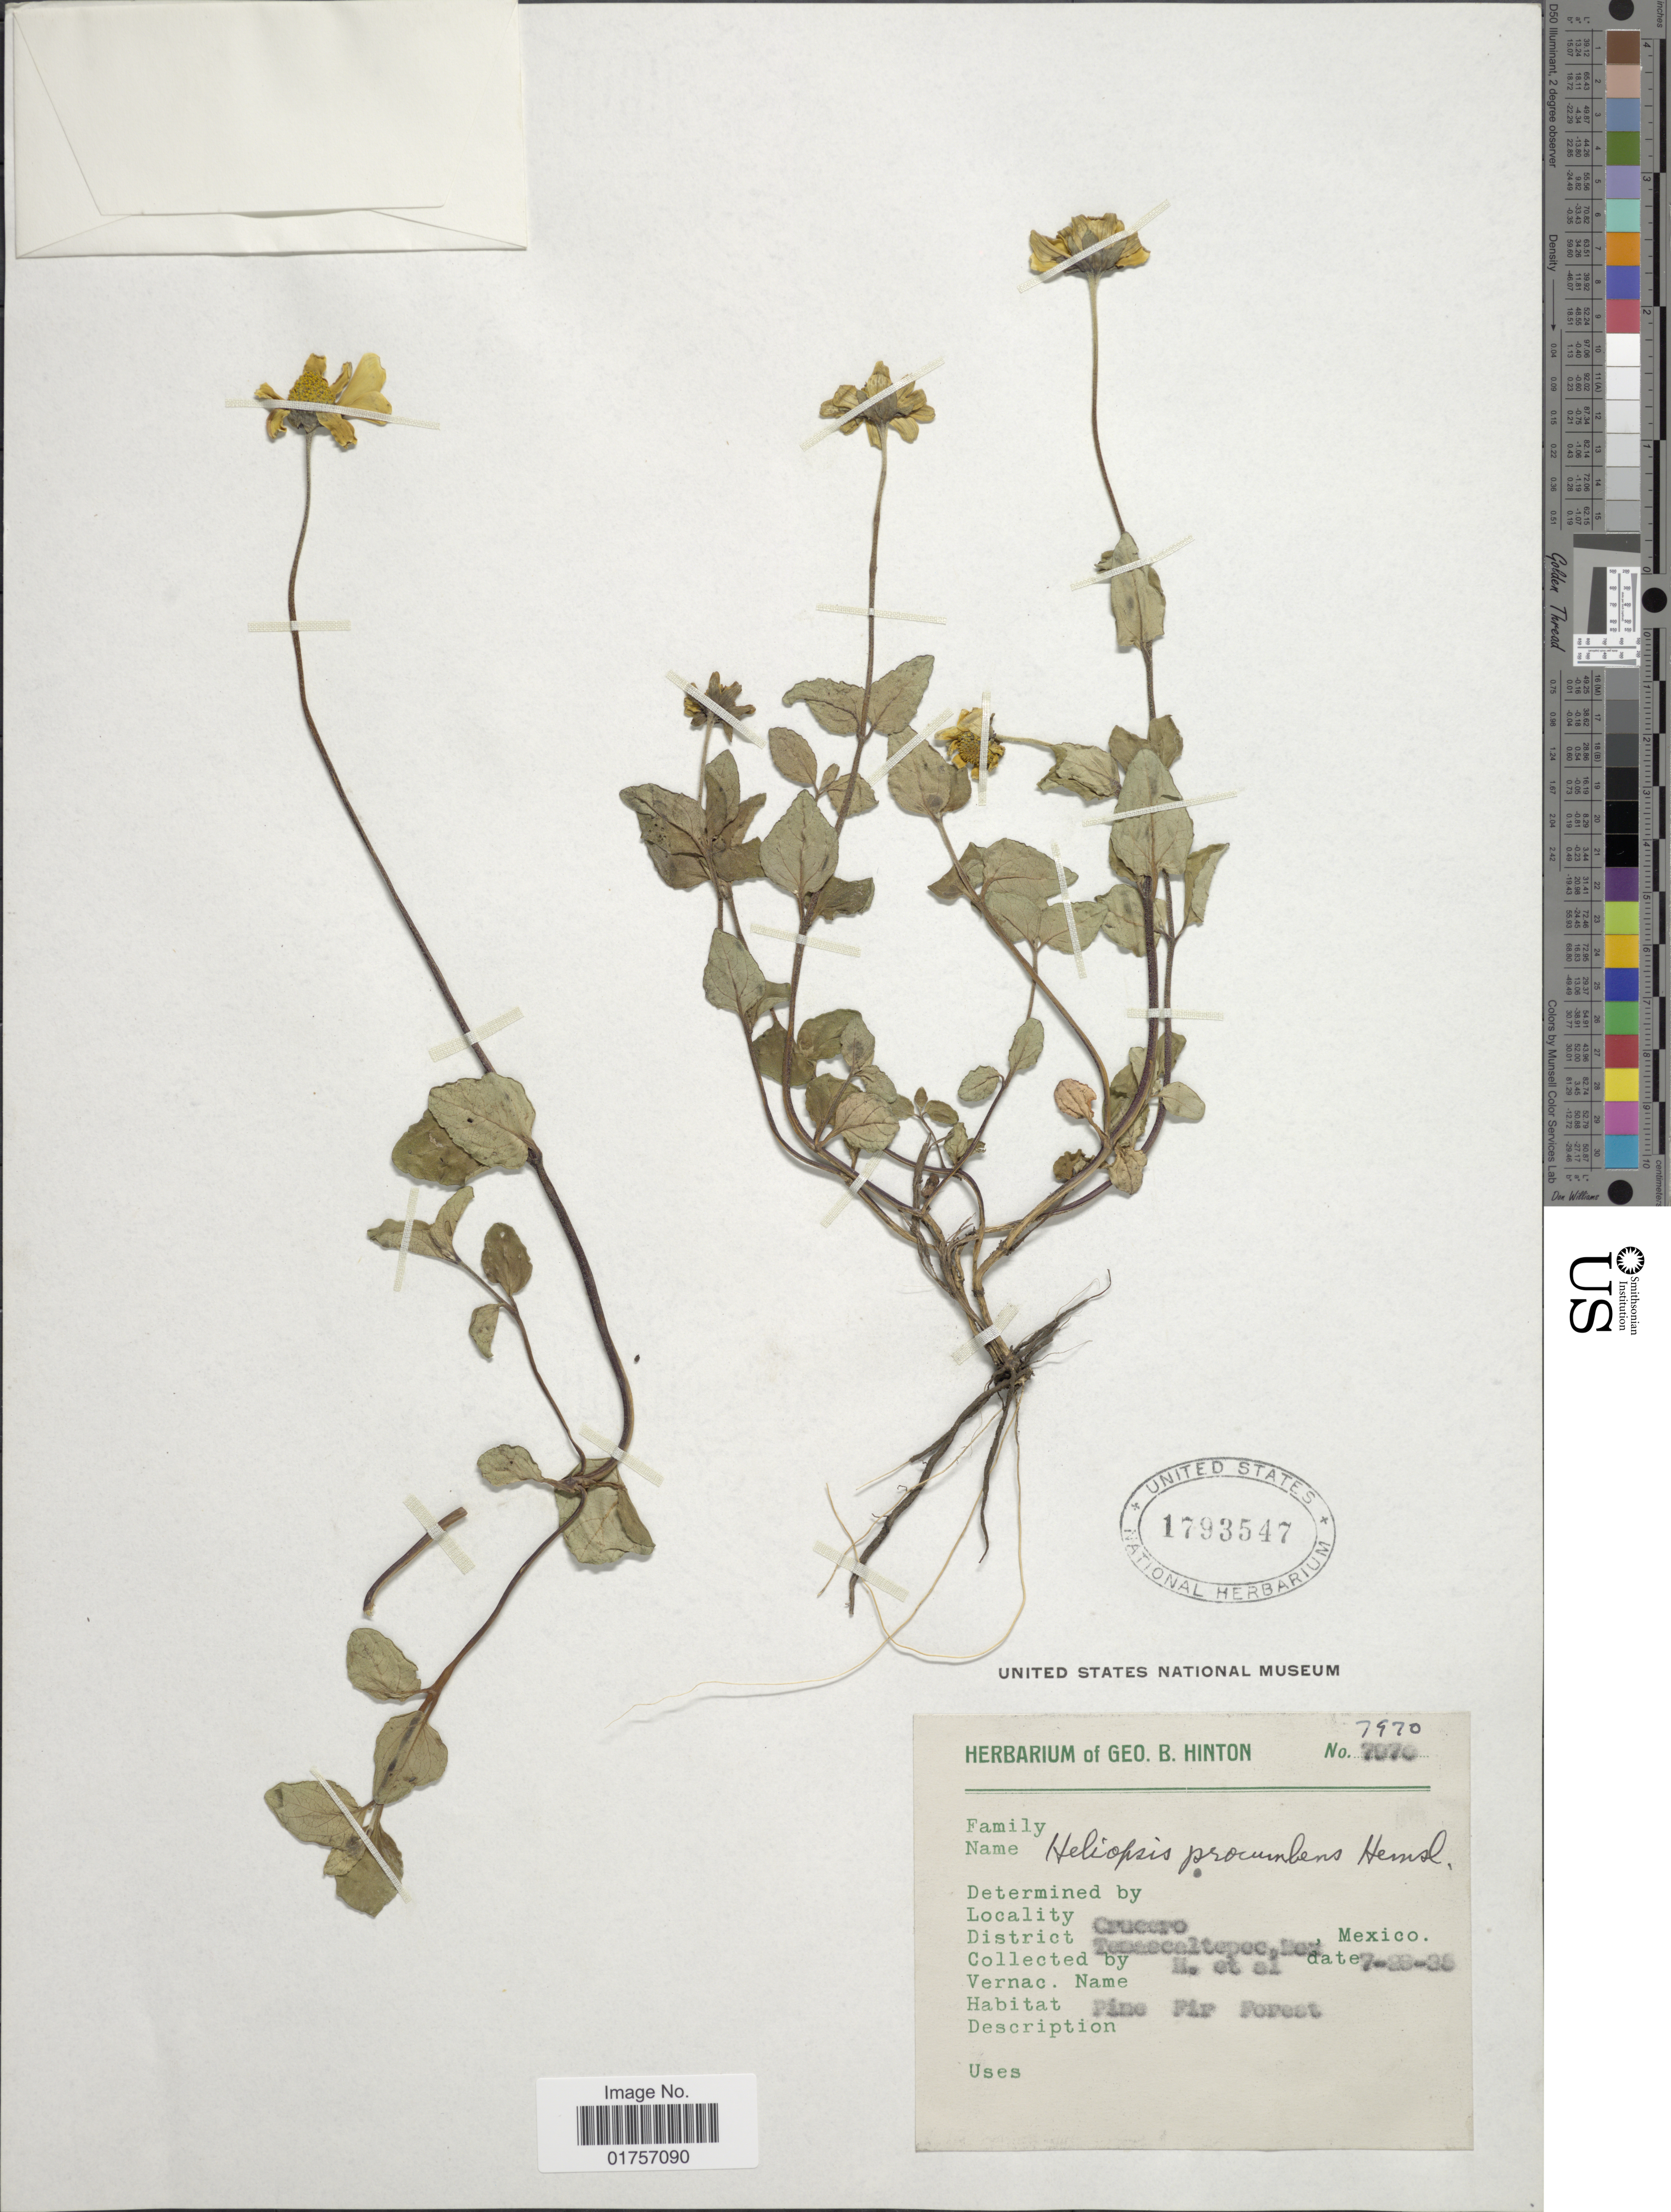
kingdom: Plantae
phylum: Tracheophyta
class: Magnoliopsida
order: Asterales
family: Asteraceae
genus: Heliopsis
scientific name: Heliopsis procumbens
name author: Hemsl.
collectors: G. B. Hinton & et al.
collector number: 7970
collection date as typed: Transcribed d/m/y: 28/7/35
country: Mexico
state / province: México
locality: Crucero. Temascaltepec [interpreted]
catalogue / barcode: US 1793547